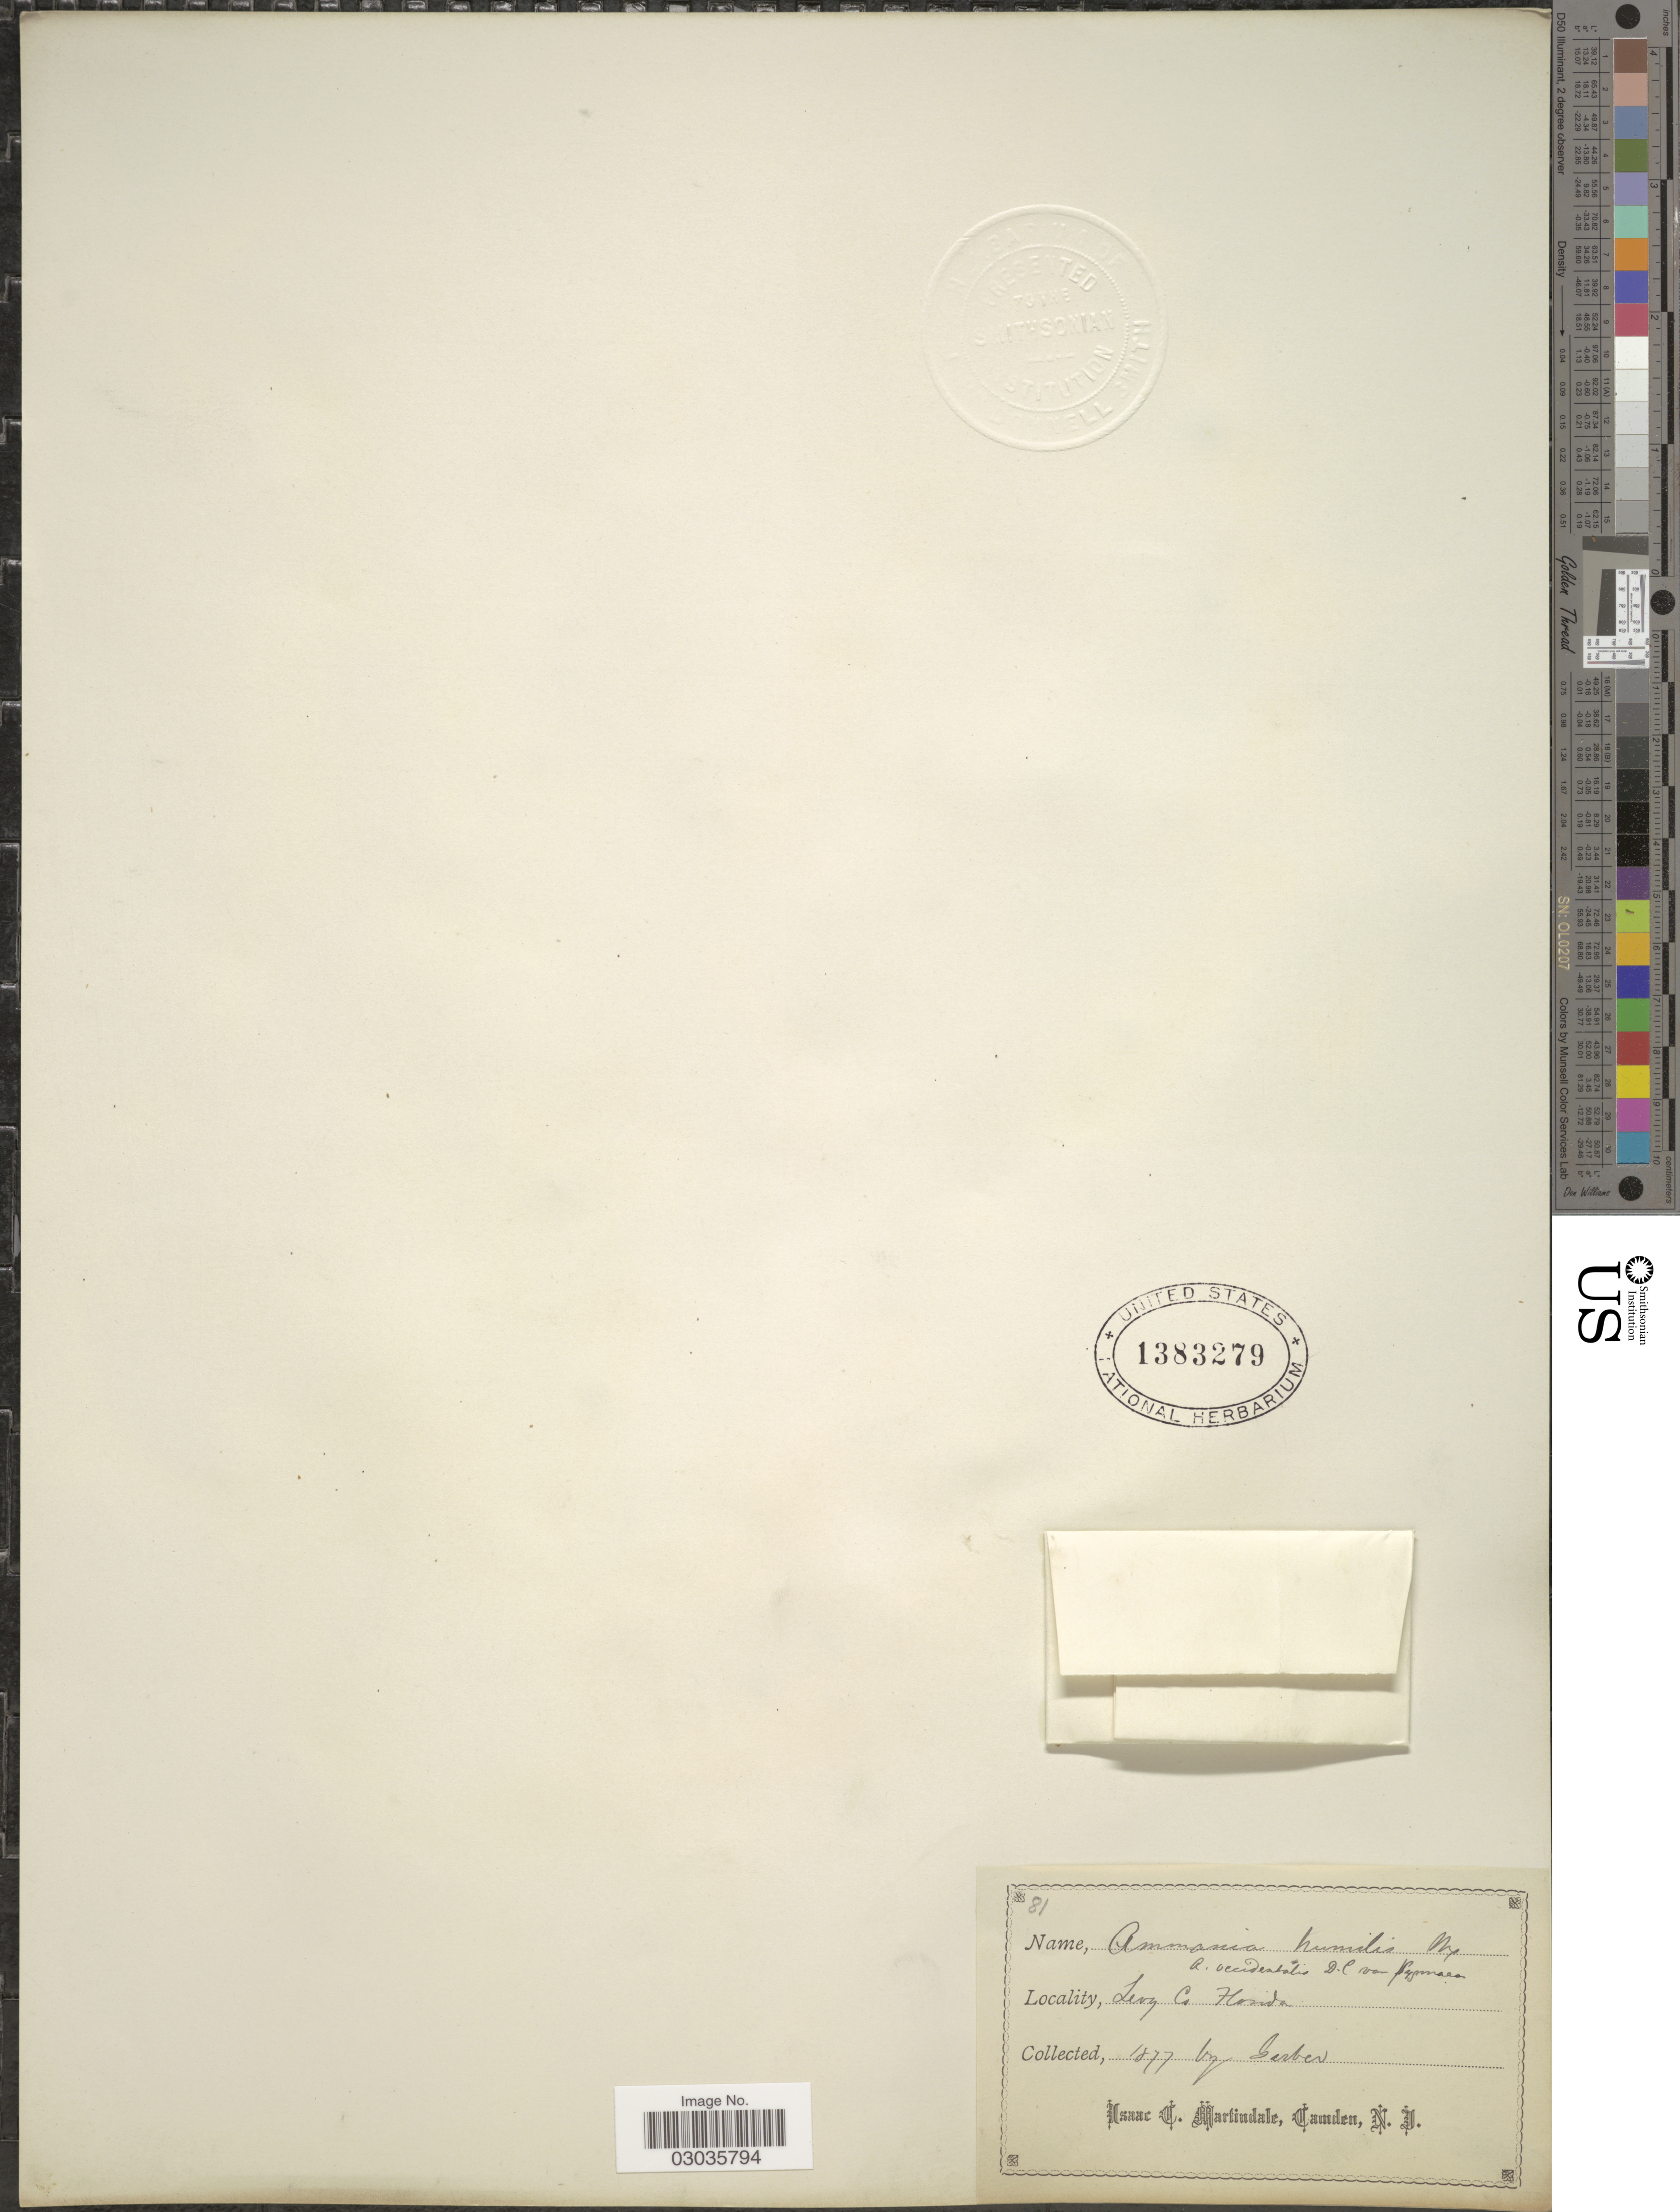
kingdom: Plantae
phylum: Tracheophyta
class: Magnoliopsida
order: Myrtales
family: Lythraceae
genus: Rotala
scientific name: Rotala ramosior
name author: (L.) Koehne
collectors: -- Garber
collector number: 81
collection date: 1877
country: United States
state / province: Florida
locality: Levy Co.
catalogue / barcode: US 1383279